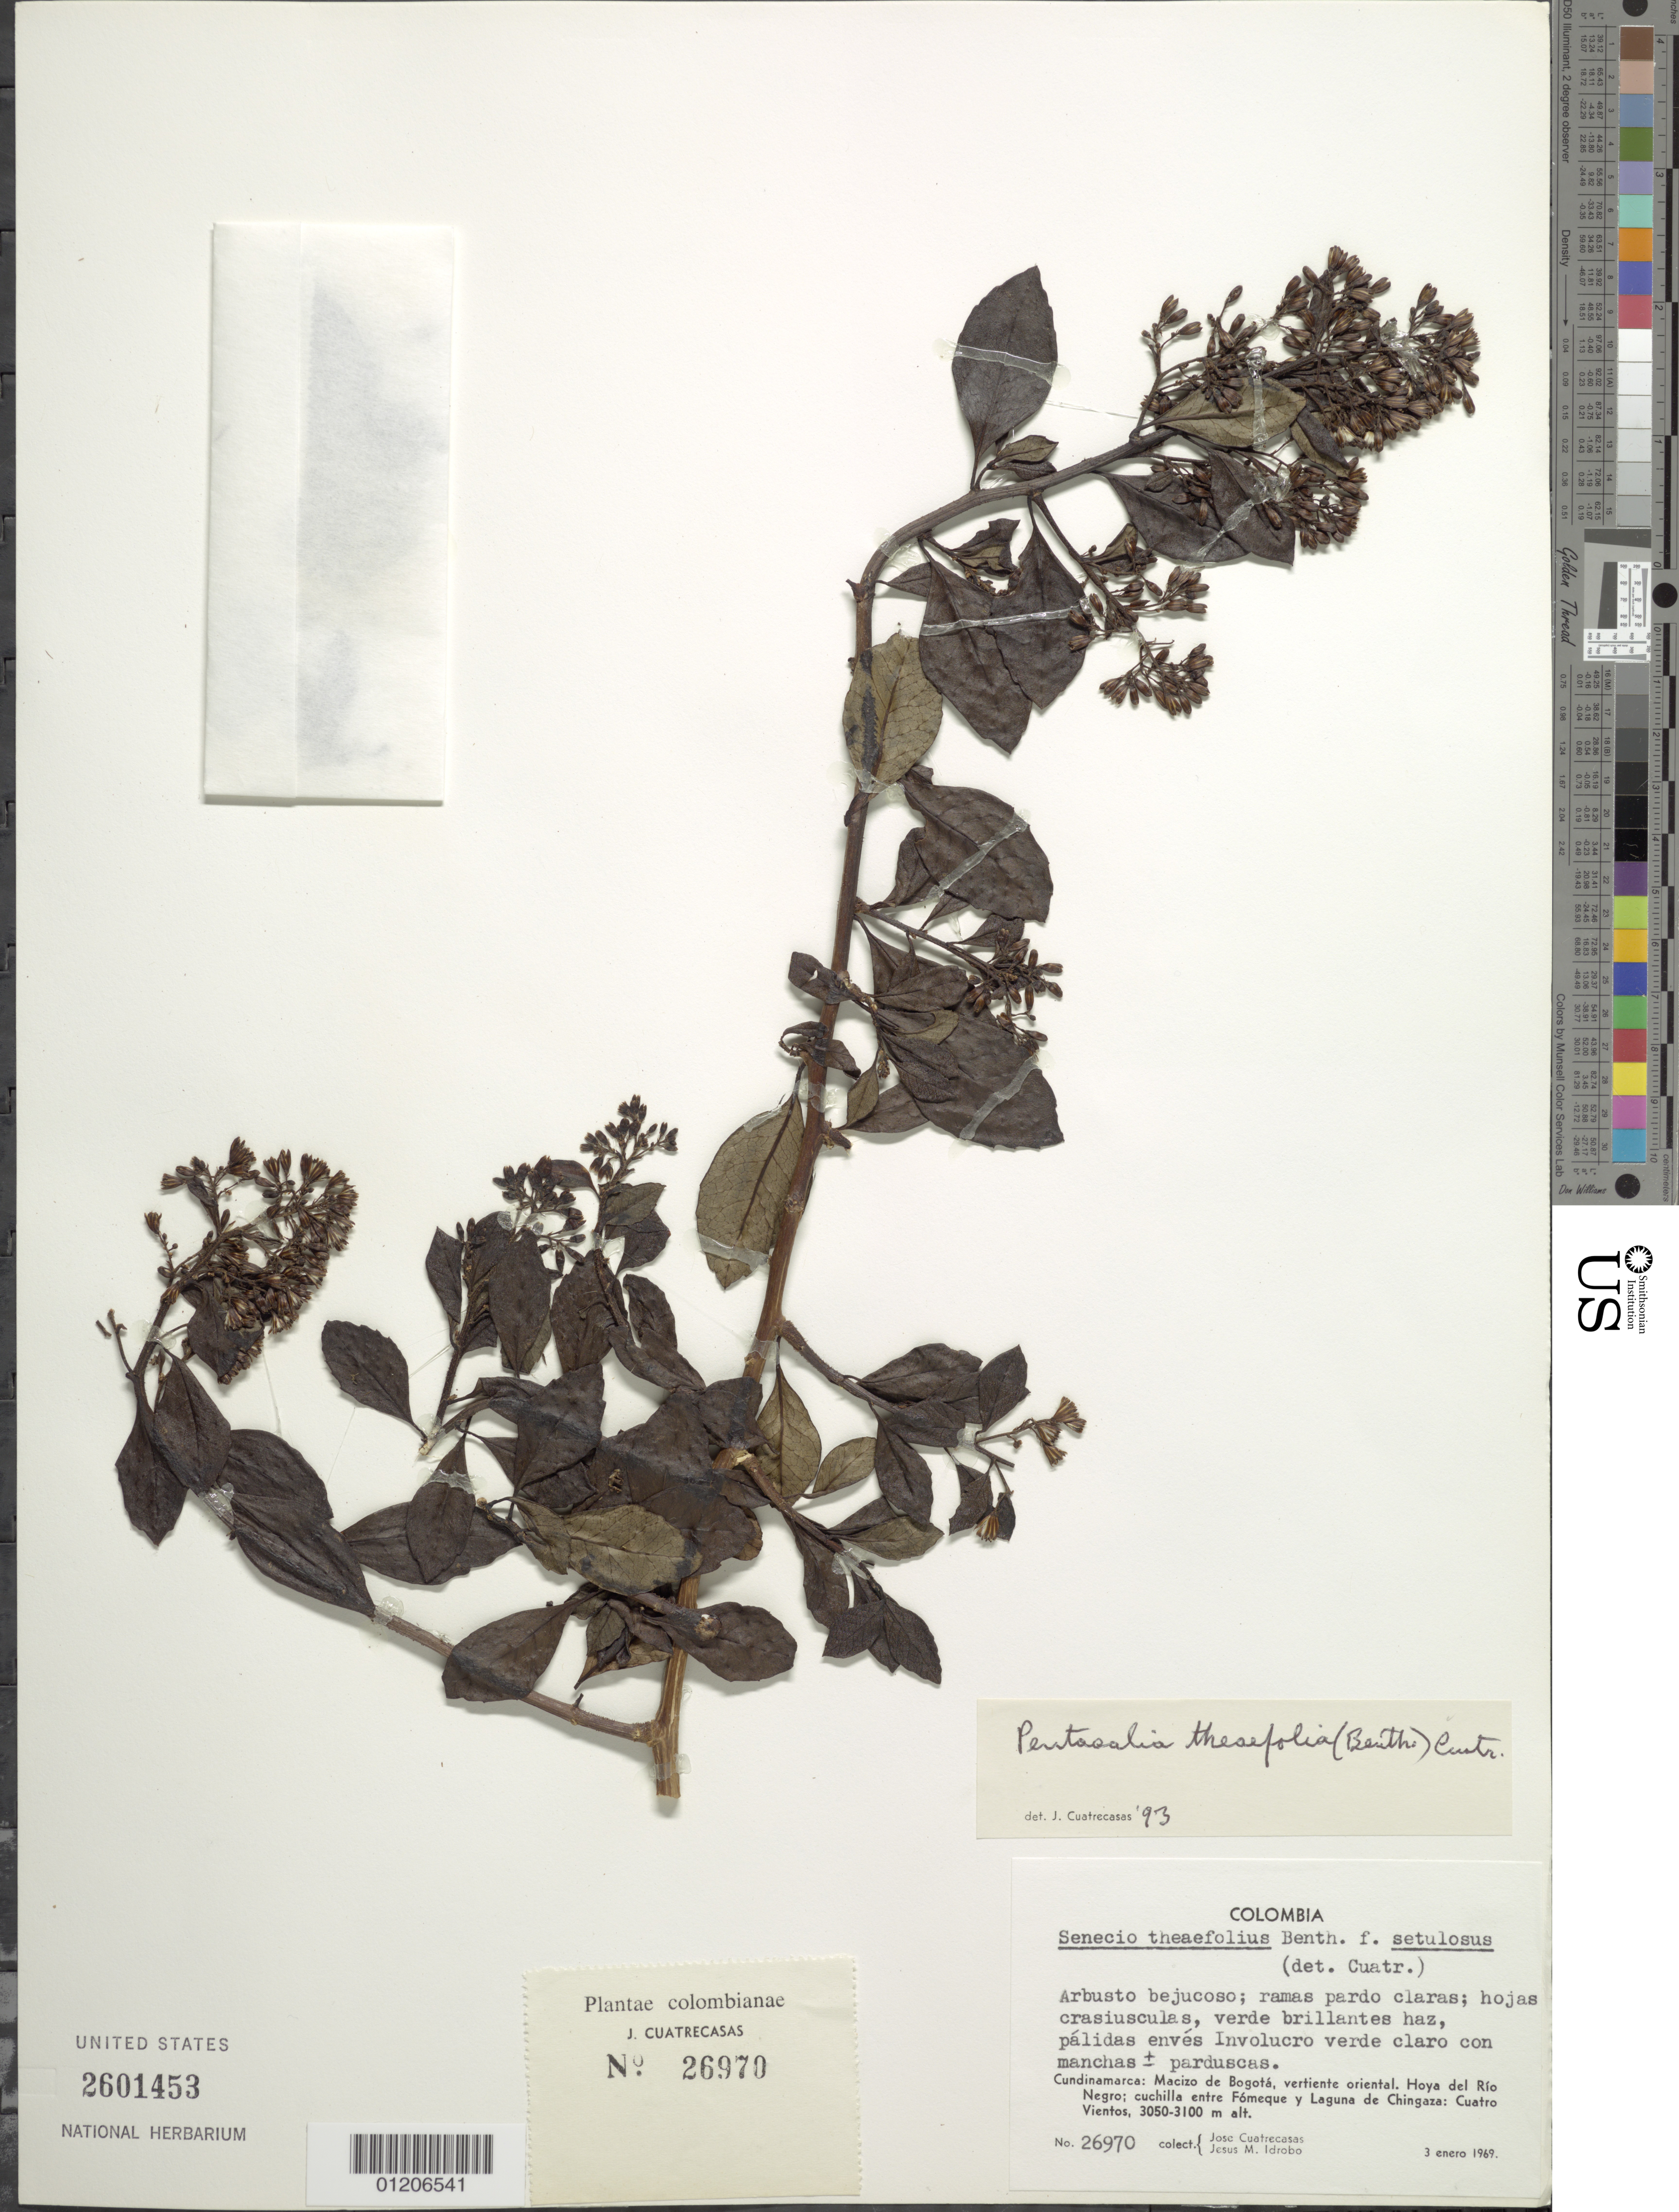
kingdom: Plantae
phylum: Tracheophyta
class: Magnoliopsida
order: Asterales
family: Asteraceae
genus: Pentacalia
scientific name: Pentacalia theifolia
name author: (Benth.) Cuatrec.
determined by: Cuatrecasas, J.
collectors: J. Cuatrecasas & J. M. Idrobo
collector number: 26970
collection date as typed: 03 Jan 1969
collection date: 1969-01-03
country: Colombia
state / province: Cundinamarca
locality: Macizo de Bogota, E slope; Valley of the Rio Negro; mountain range between Fomeque and Laguna de Chingaza: Cuatro Vientos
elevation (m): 3050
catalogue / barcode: US 2601453